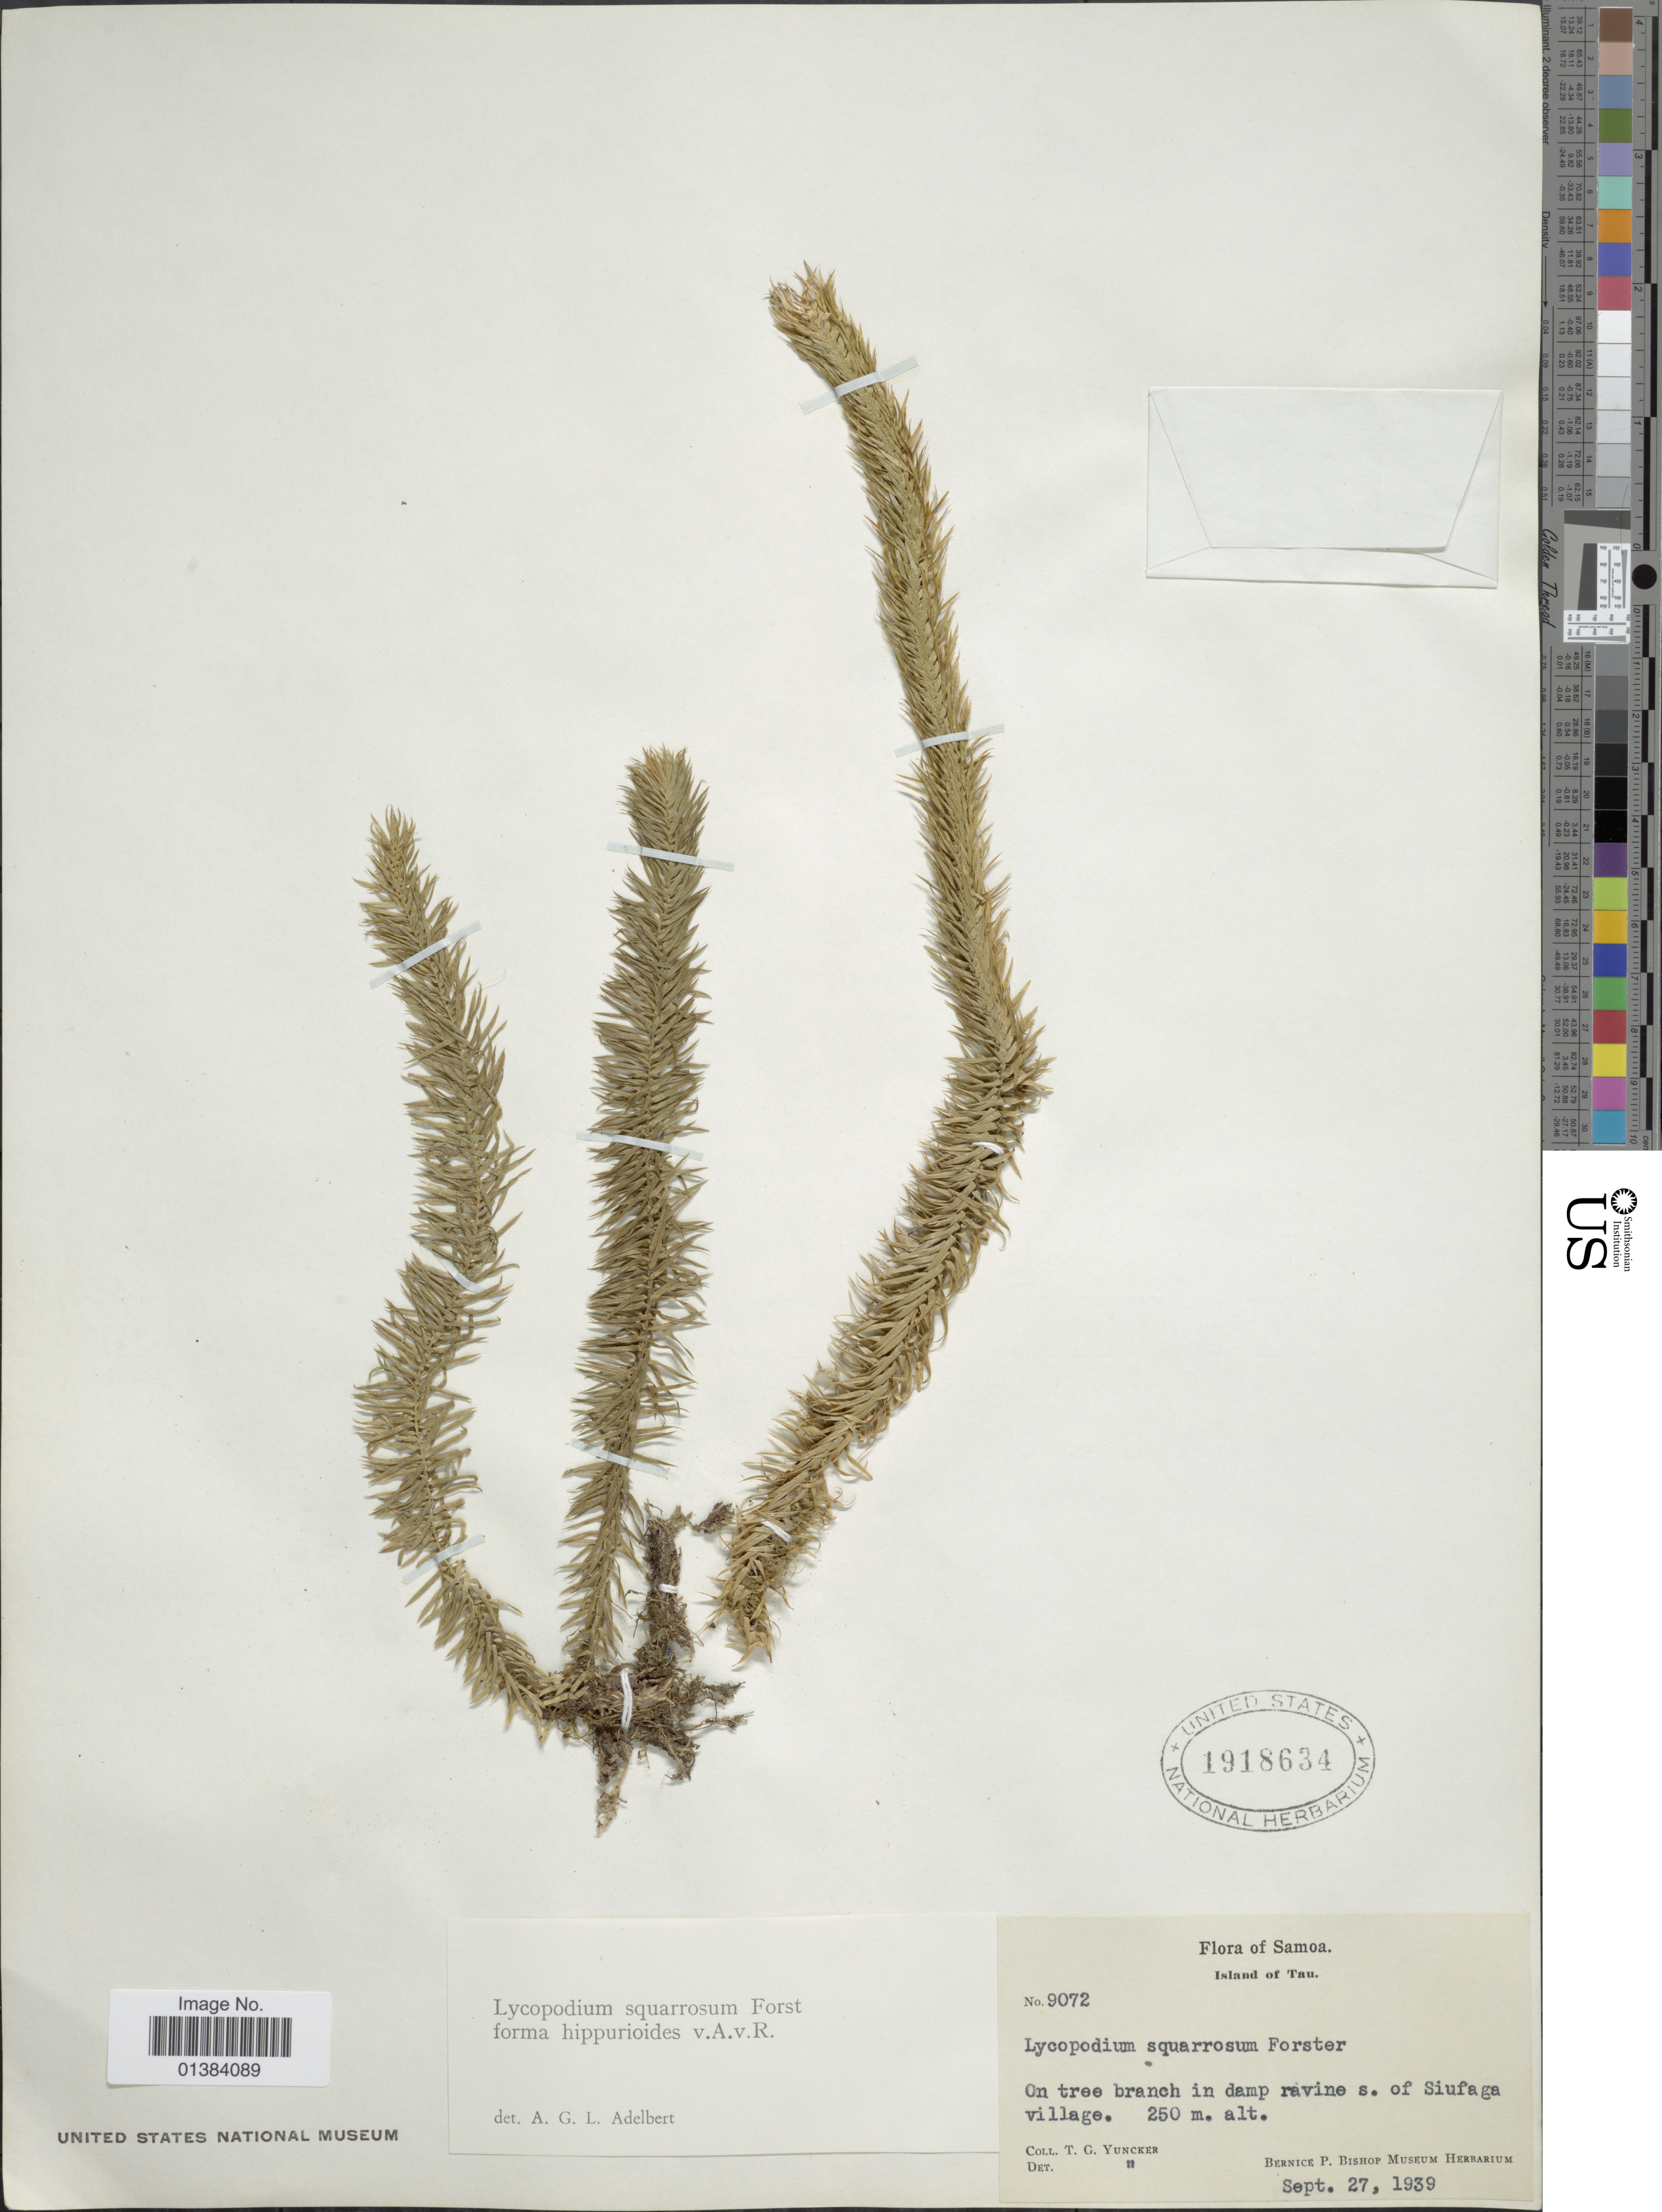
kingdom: Plantae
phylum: Tracheophyta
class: Lycopodiopsida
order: Lycopodiales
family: Lycopodiaceae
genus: Phlegmariurus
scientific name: Phlegmariurus squarrosus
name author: (G. Forst.) Á. Löve & D. Löve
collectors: T. G. Yuncker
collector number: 9072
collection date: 1939-09-27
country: Samoa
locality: Island of Tau. On tree branch in damp ravine s. of Siufaga village.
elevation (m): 250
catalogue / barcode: US 1918634